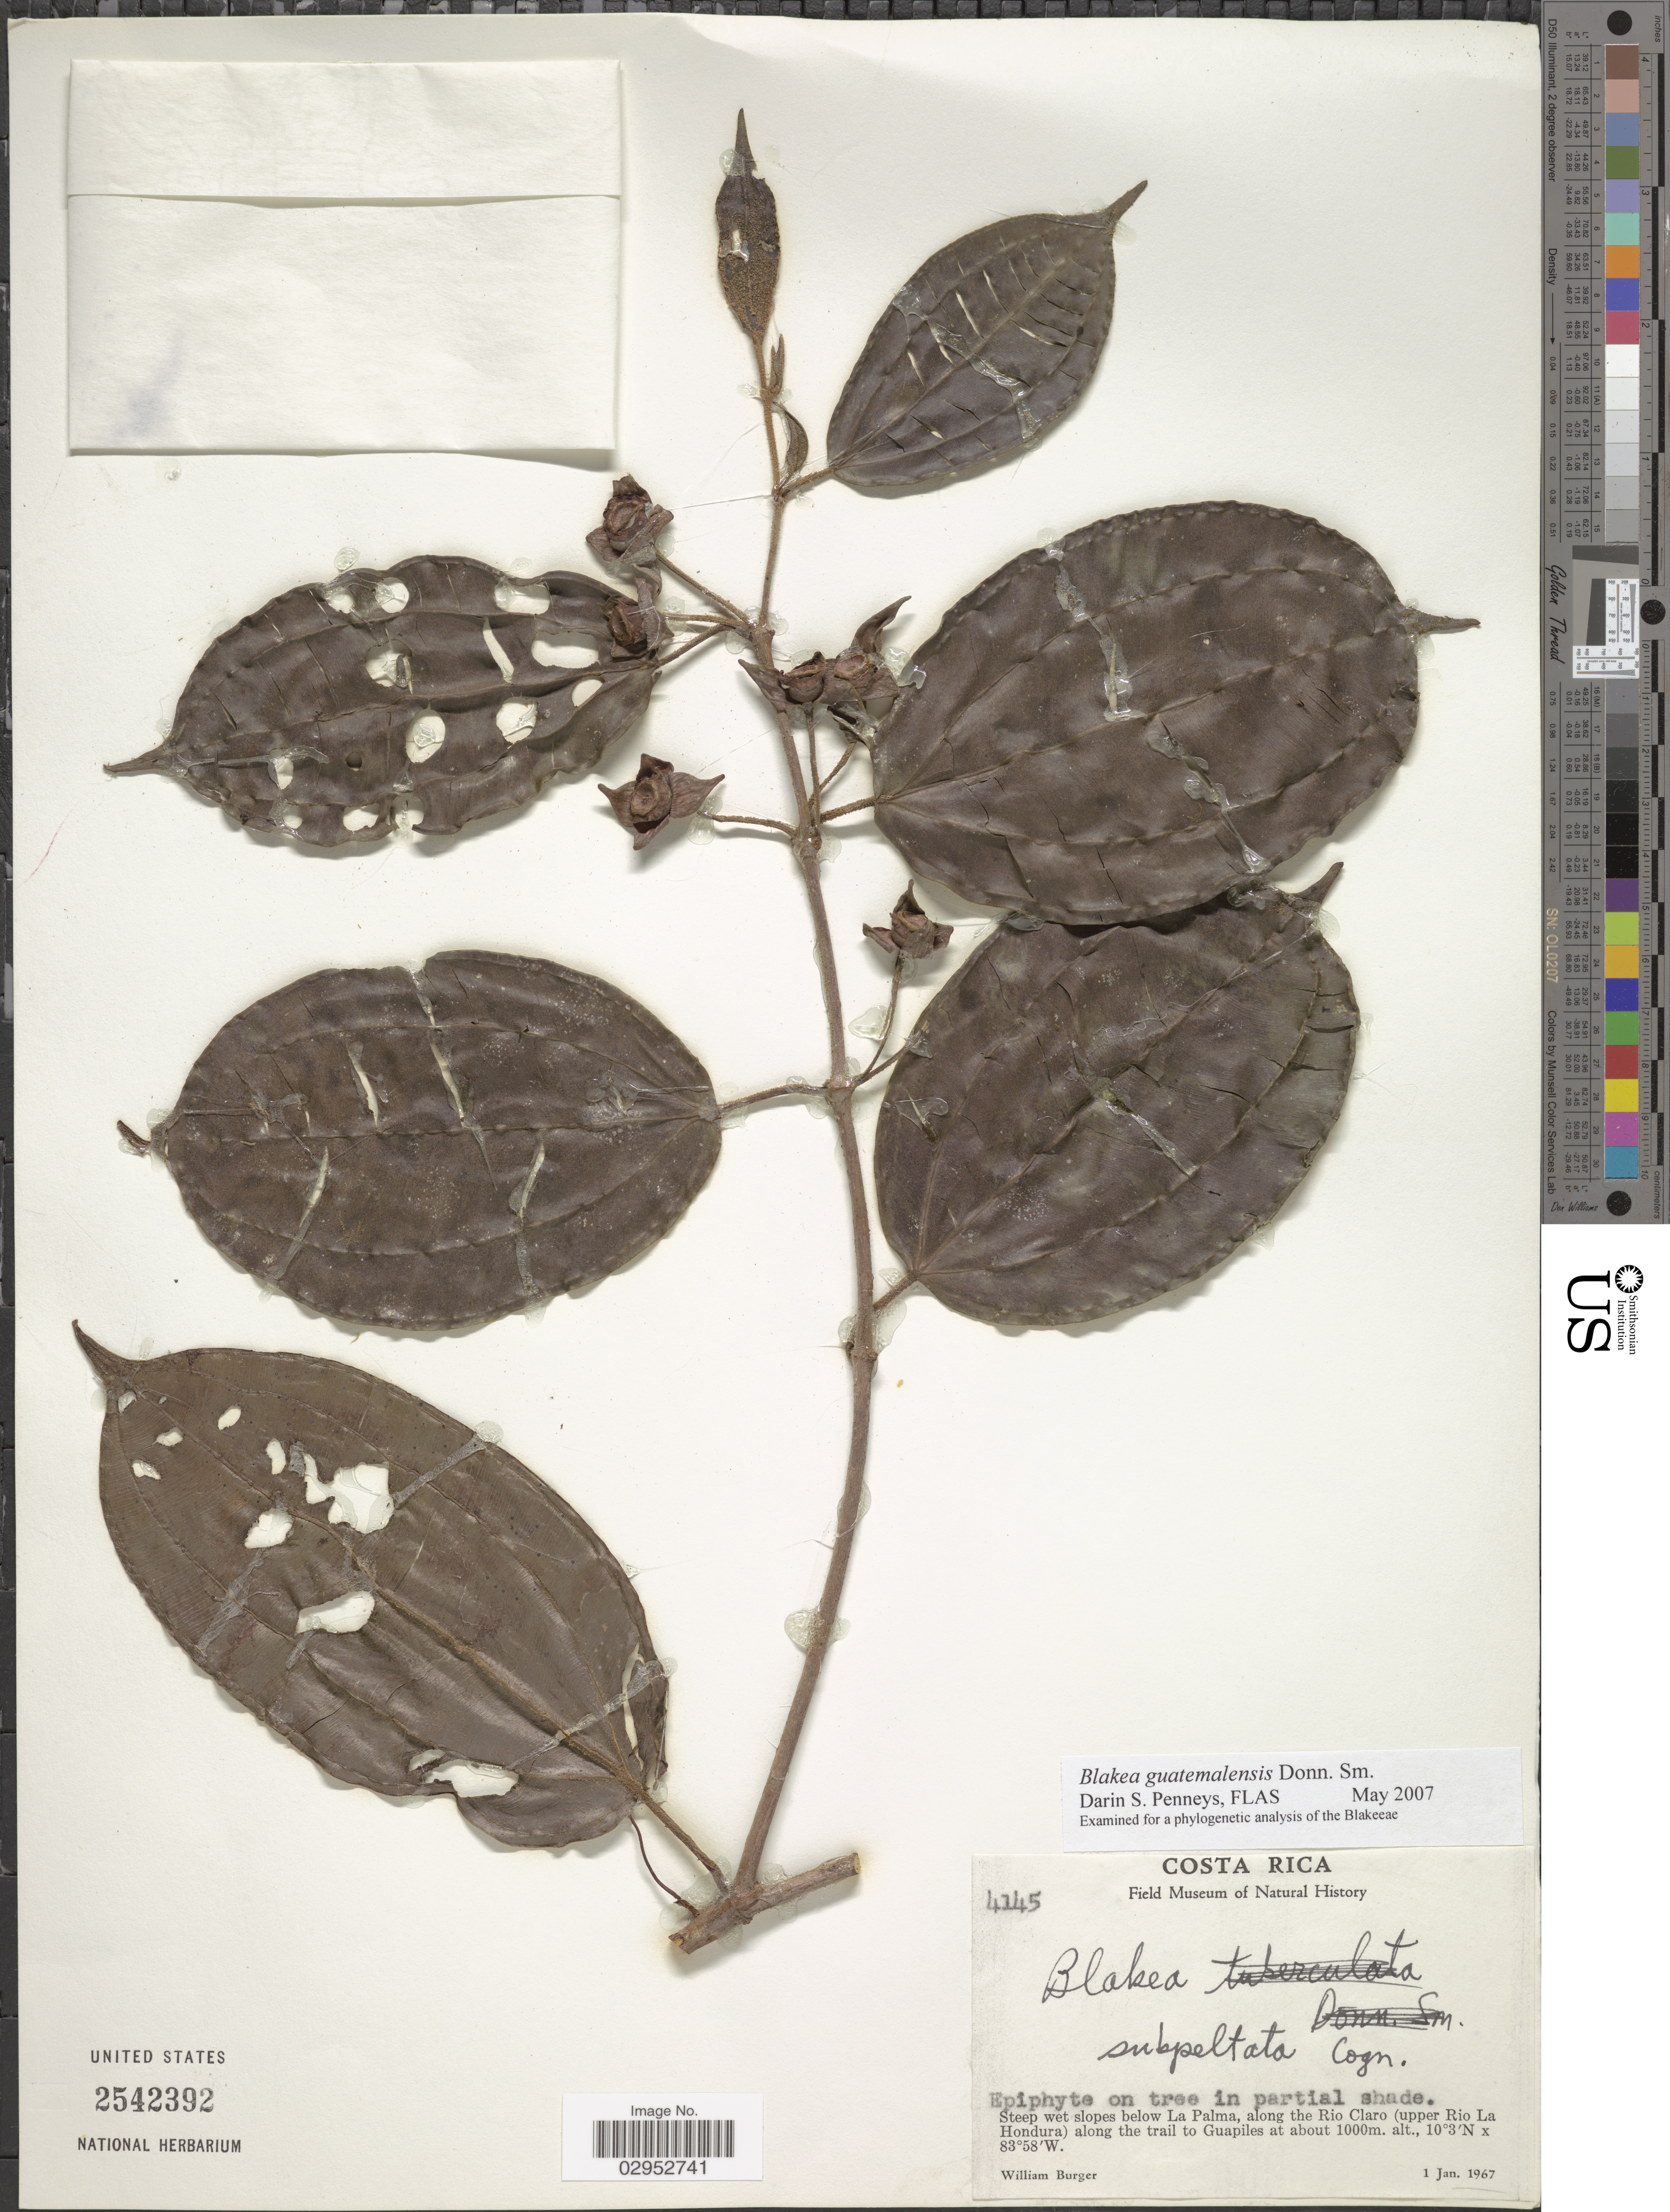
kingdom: Plantae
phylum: Tracheophyta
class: Magnoliopsida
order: Myrtales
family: Melastomataceae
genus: Blakea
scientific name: Blakea guatemalensis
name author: Donn. Sm.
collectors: W. Burger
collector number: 4145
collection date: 1967-01-01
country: Costa Rica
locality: Steep wet slopes below La Palma, along the Río Claro (upper Río La Hondura) along the trail to Guapiles.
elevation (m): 1000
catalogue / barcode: US 2542392